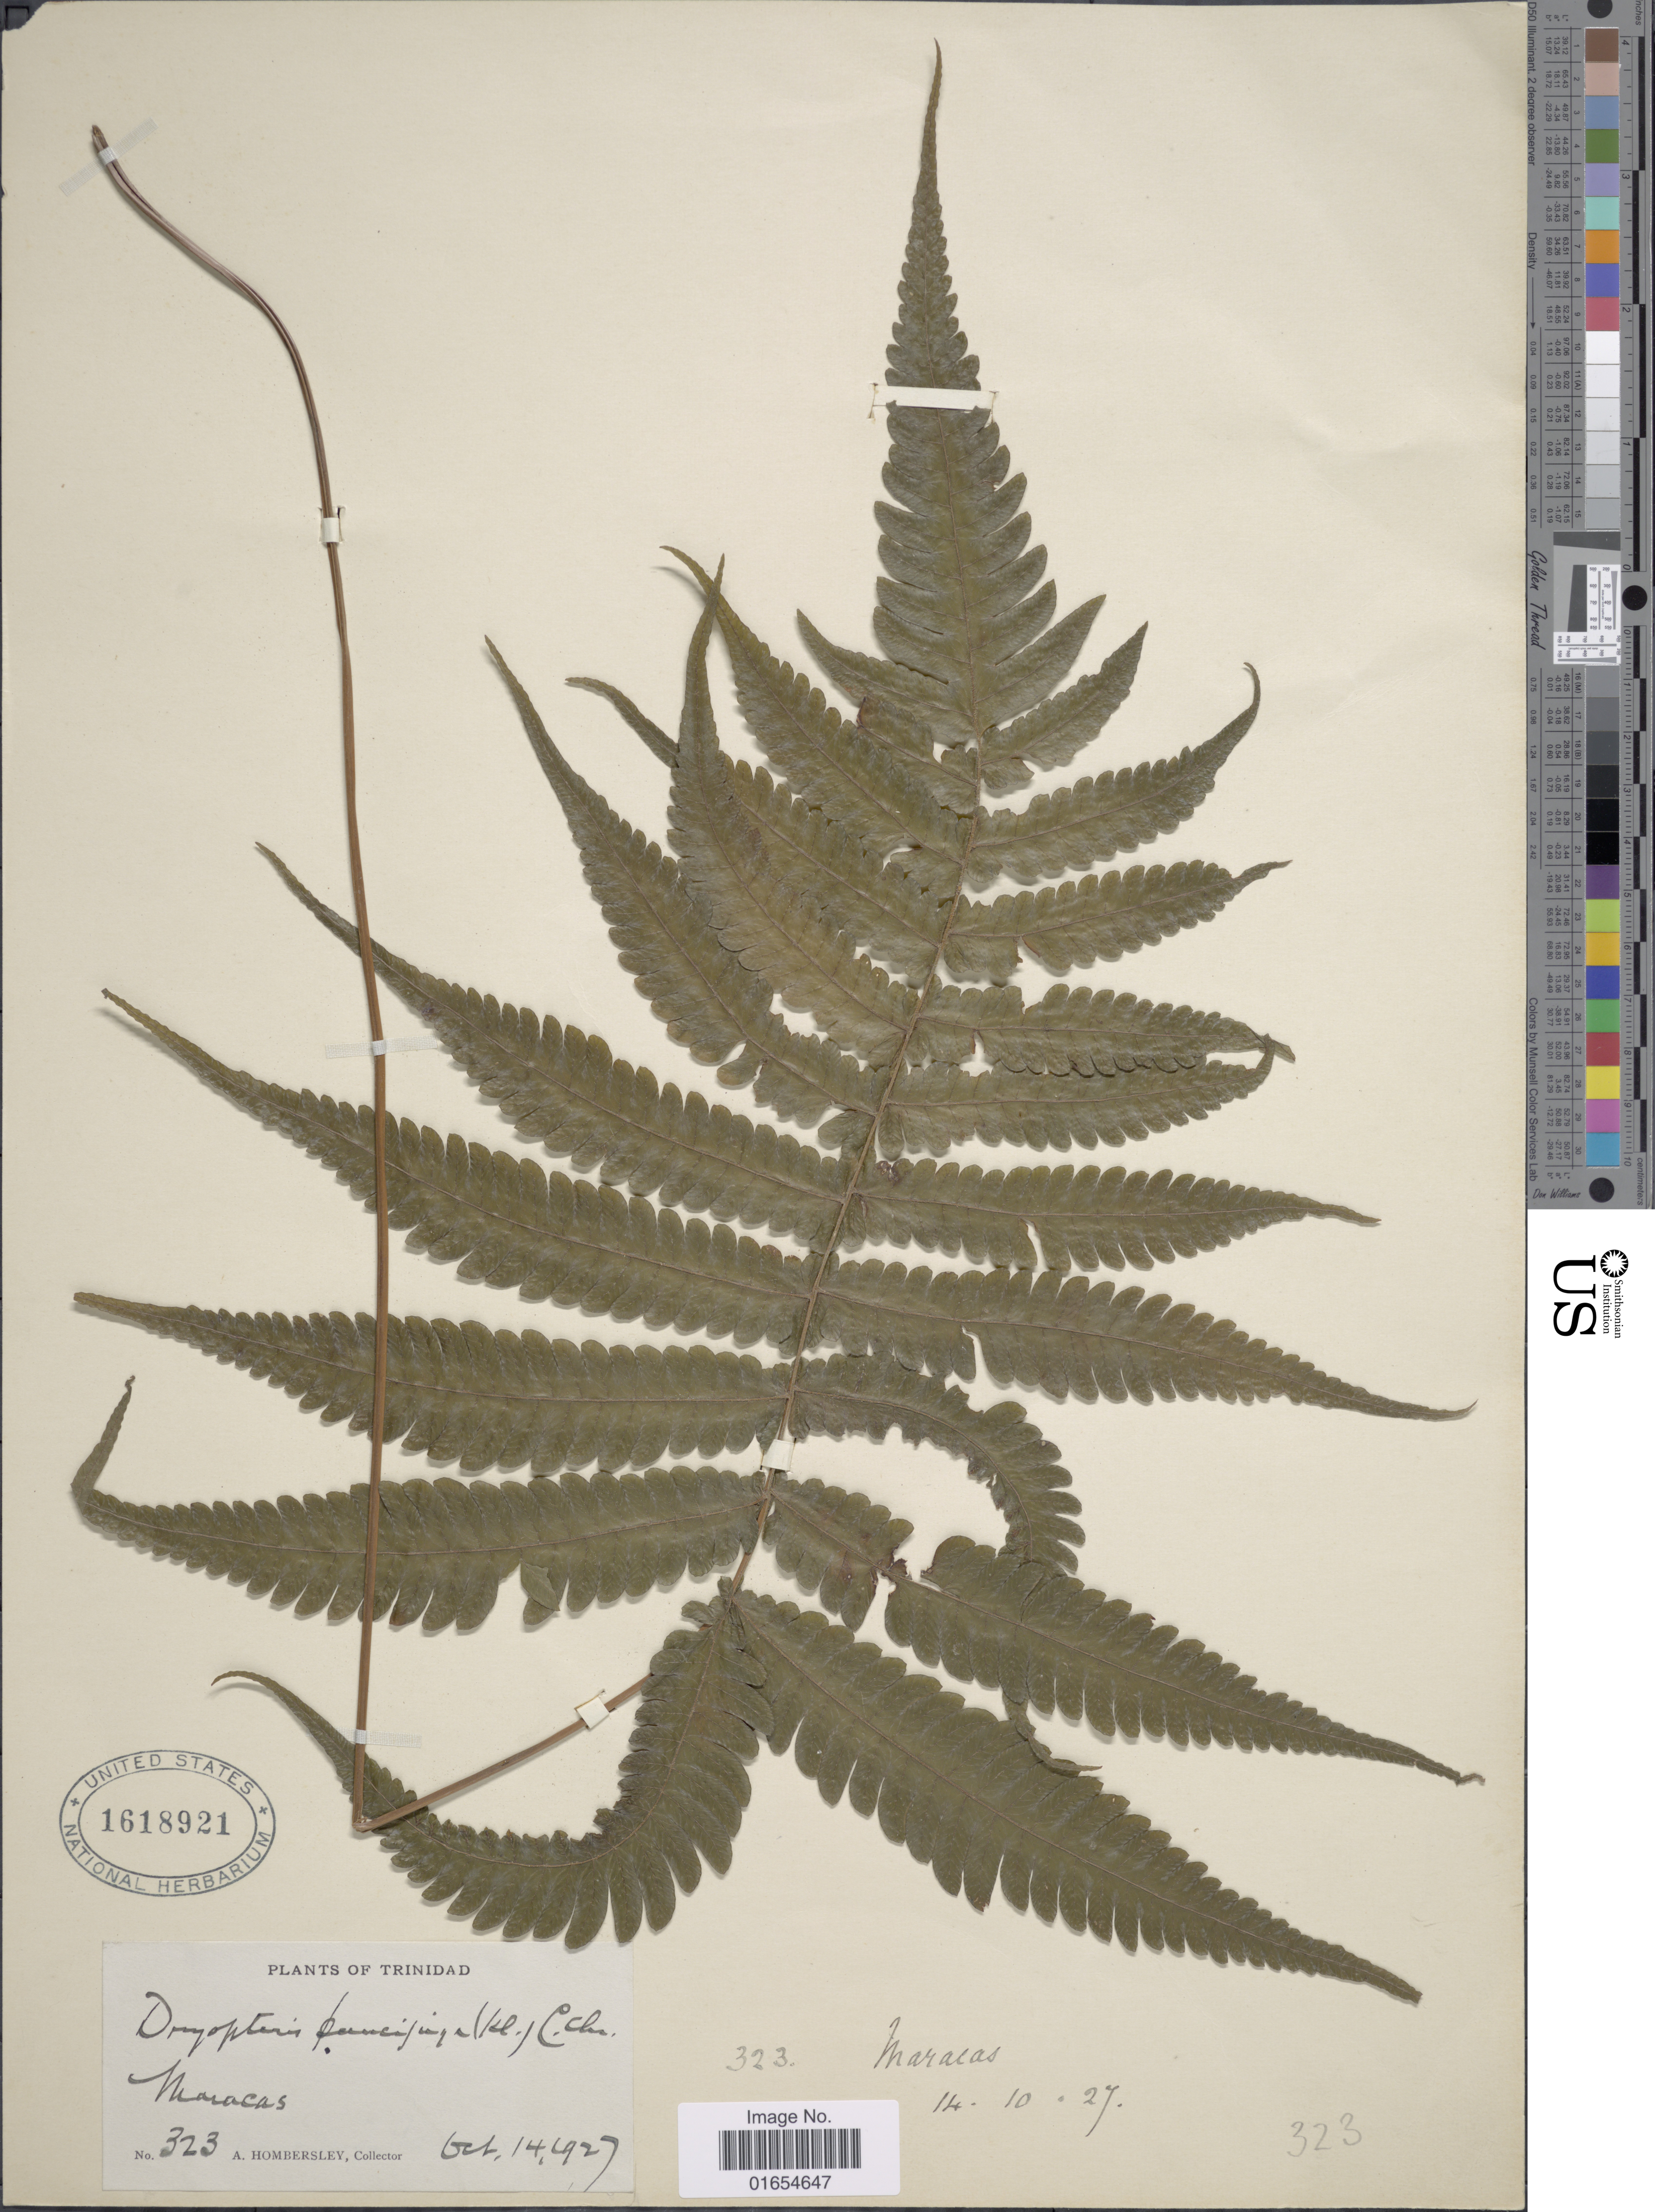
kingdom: Plantae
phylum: Tracheophyta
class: Polypodiopsida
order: Polypodiales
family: Thelypteridaceae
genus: Goniopteris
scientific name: Goniopteris paucijuga (Klotzsch) comb. nov., ined 2015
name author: (Klotzsch)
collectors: A. Hombersley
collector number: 323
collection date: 1927-10-14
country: Trinidad and Tobago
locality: Maracas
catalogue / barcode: US 1618921